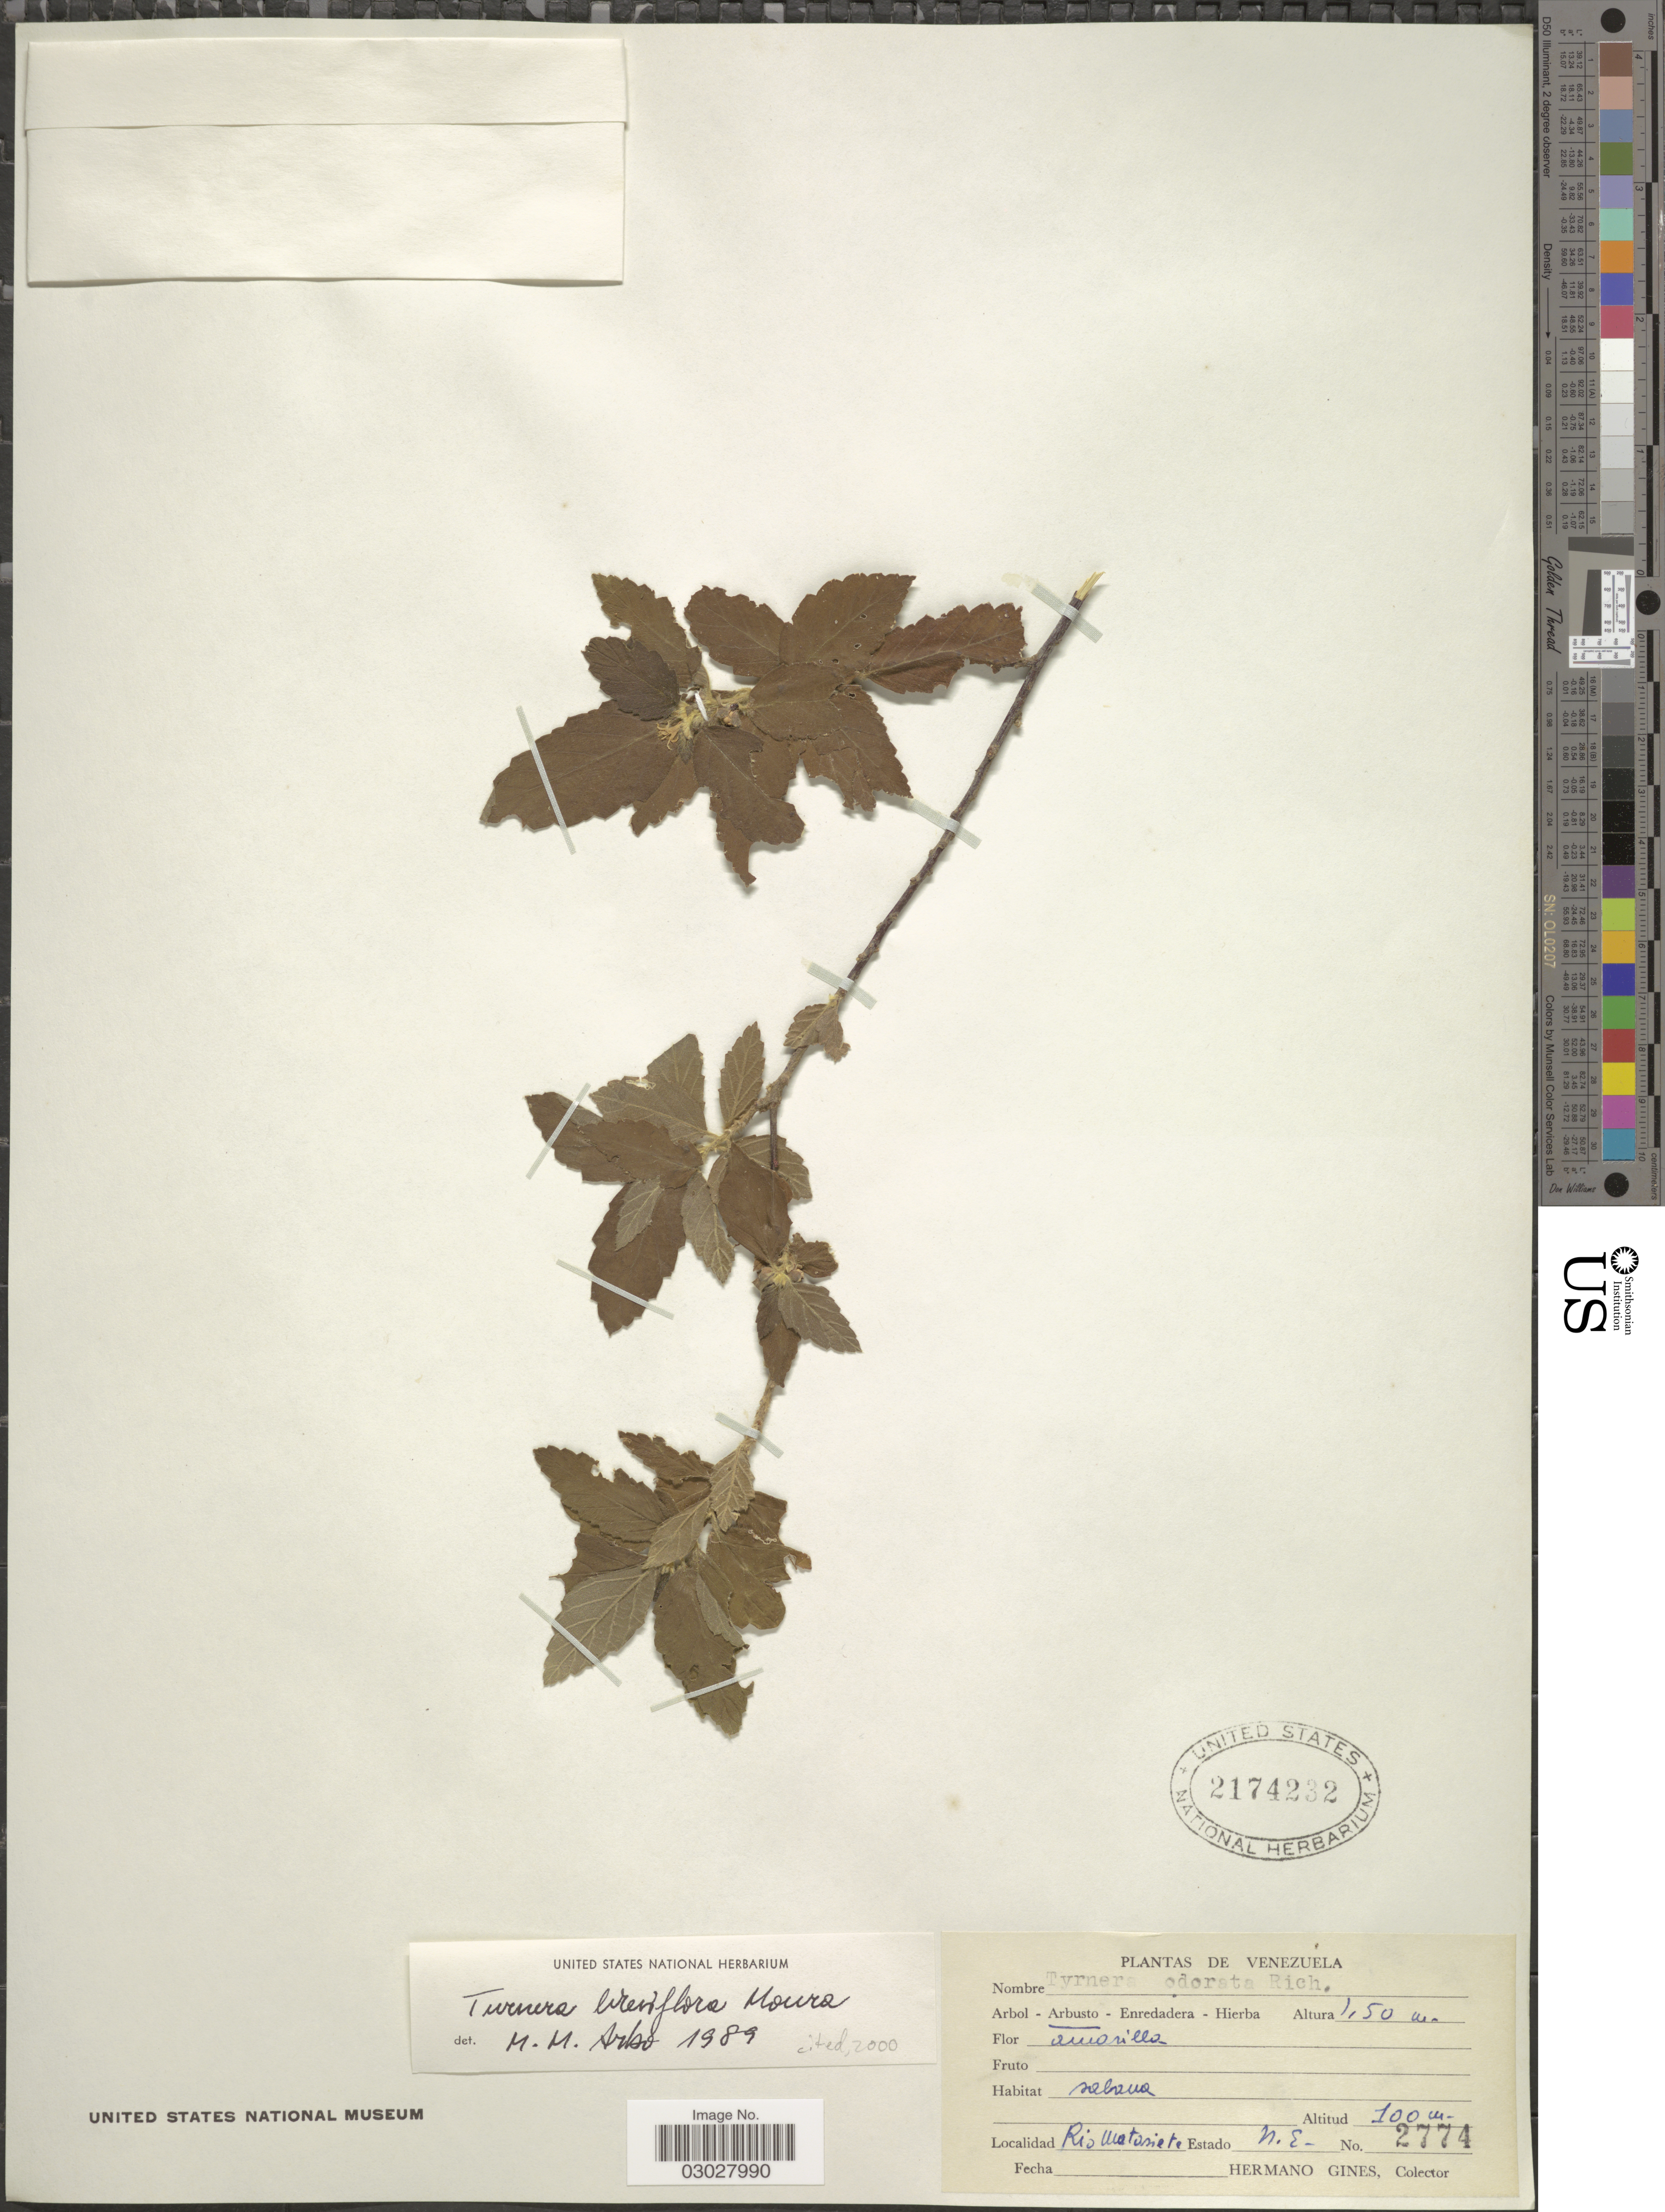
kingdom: Plantae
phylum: Tracheophyta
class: Magnoliopsida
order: Malpighiales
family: Turneraceae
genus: Turnera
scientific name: Turnera breviflora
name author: Moura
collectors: Bro. Gines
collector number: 2774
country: Venezuela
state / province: Nueva Esparta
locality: Rio Matoniete. Estado N.E.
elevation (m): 100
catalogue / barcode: US 2174232